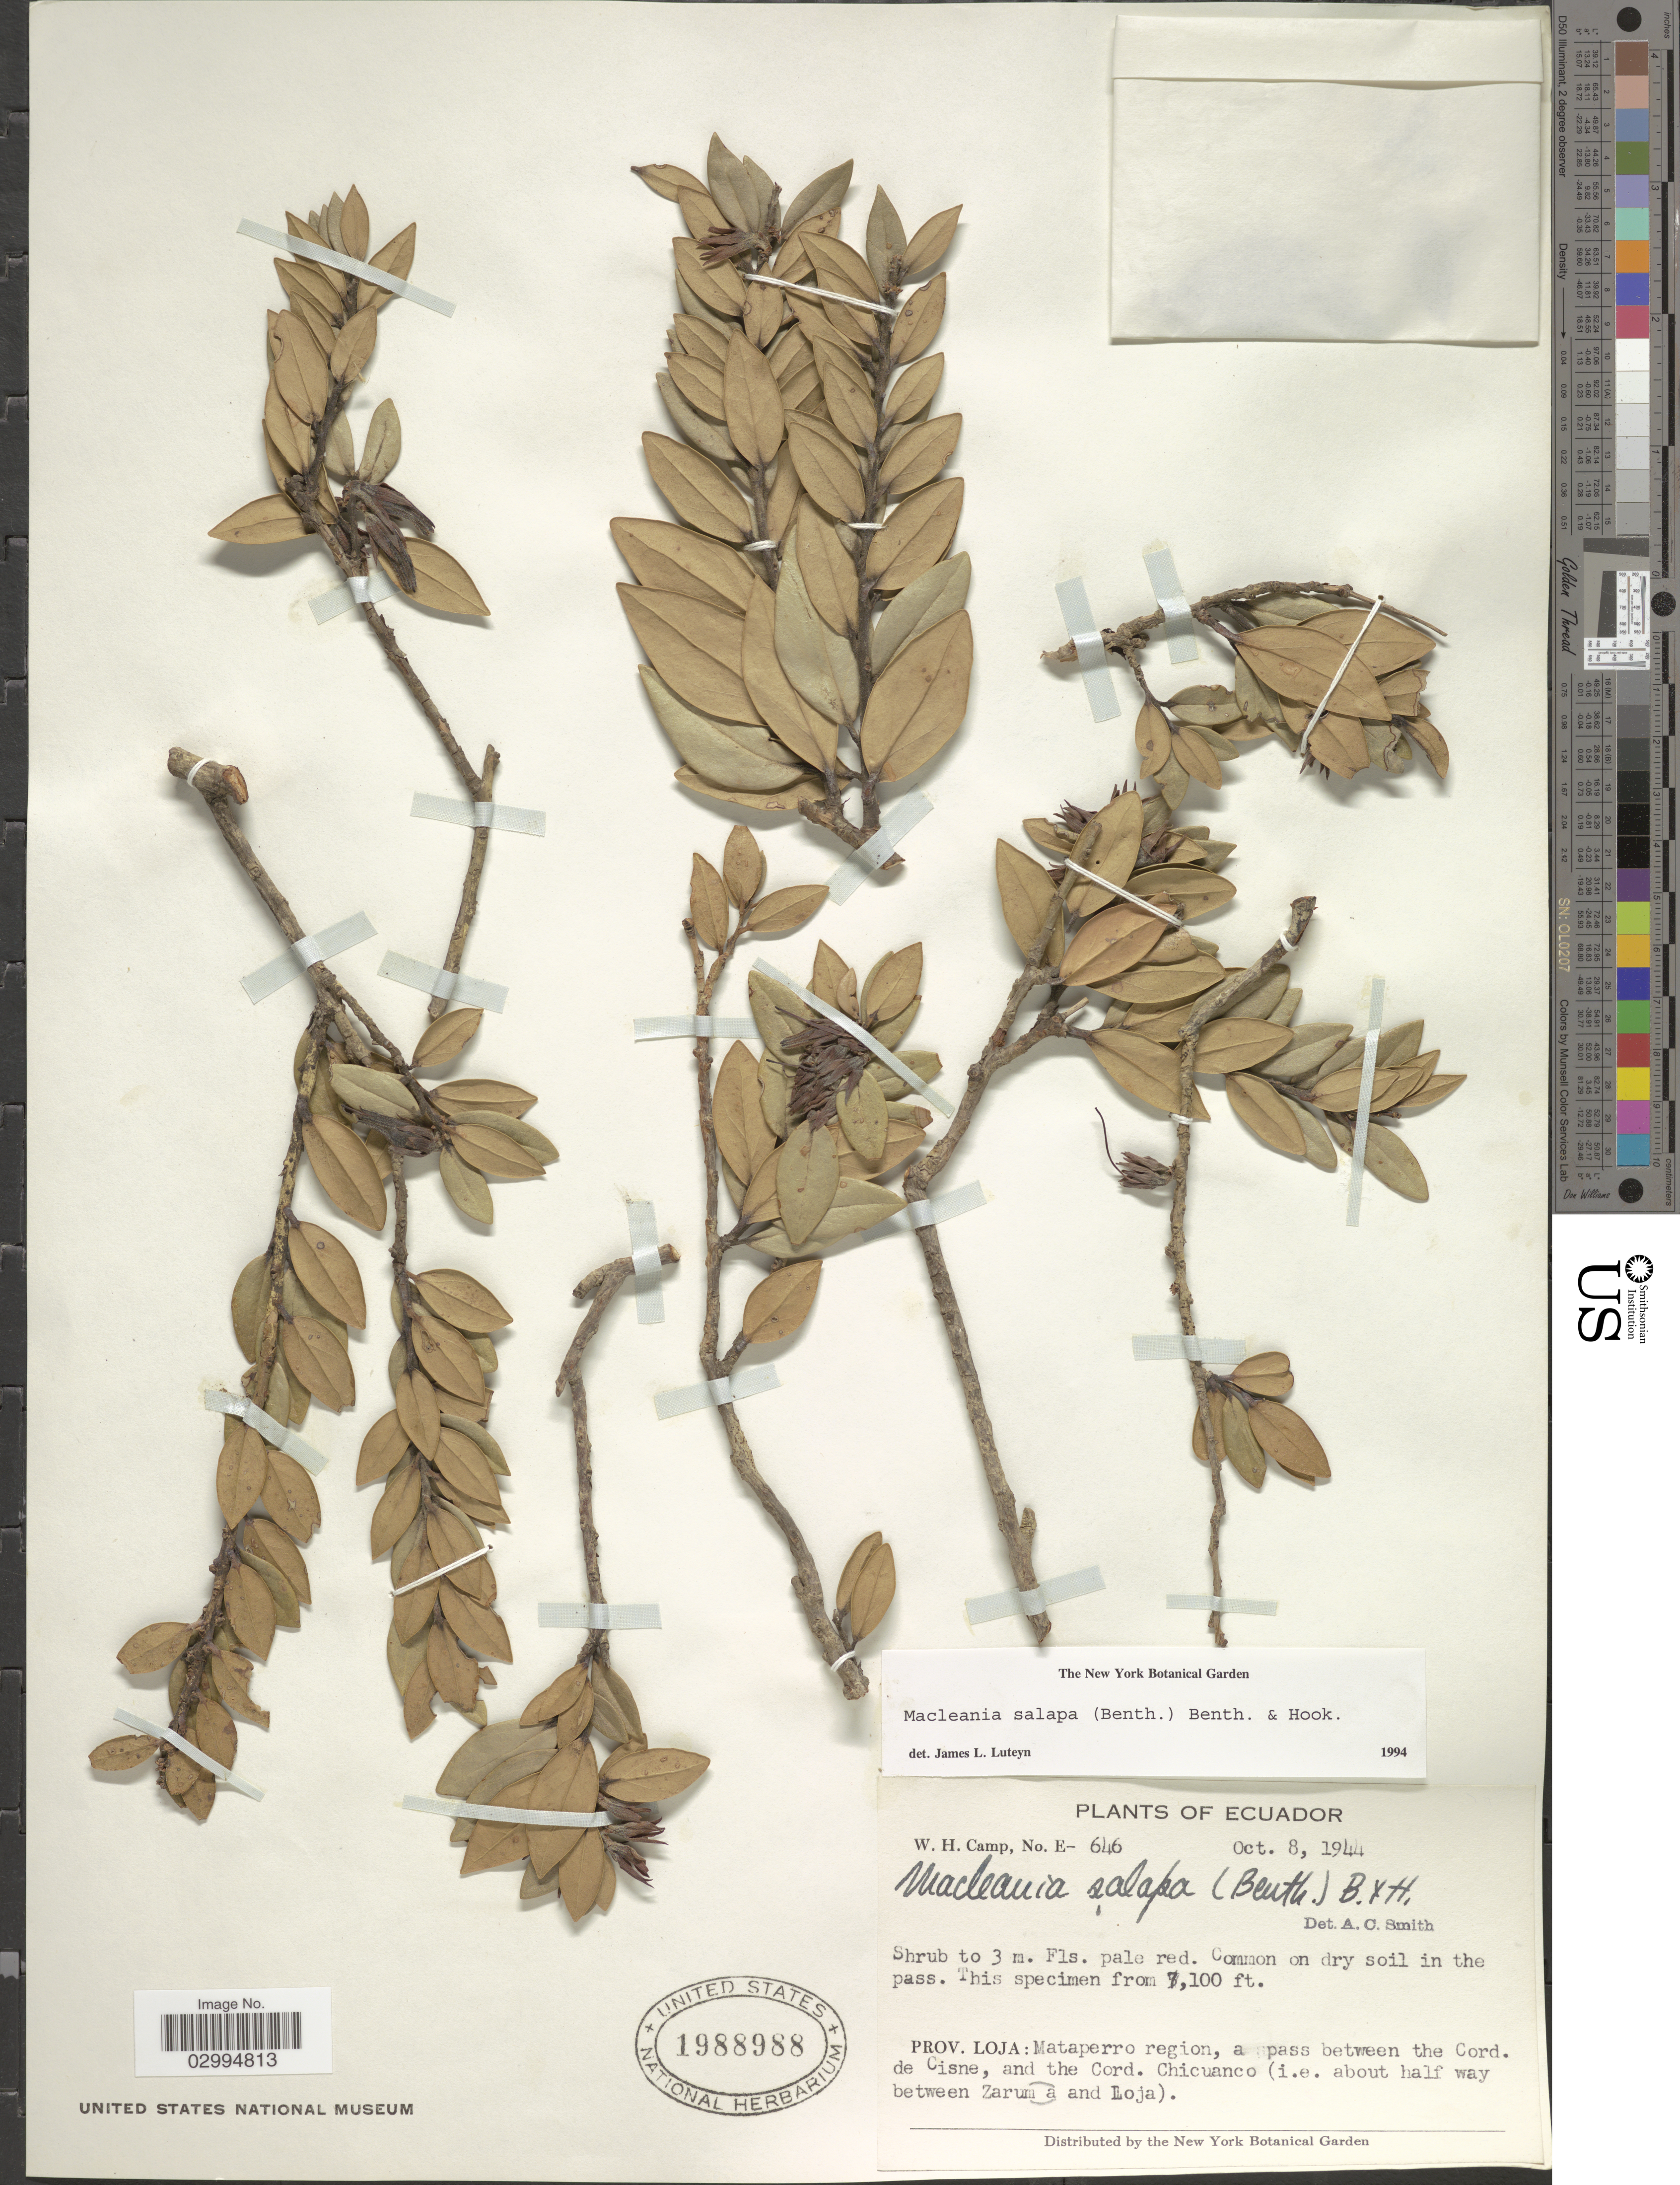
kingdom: Plantae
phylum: Tracheophyta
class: Magnoliopsida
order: Ericales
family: Ericaceae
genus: Macleania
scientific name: Macleania salapa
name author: (Benth.) Benth. & Hook. f. ex Drake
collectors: W. H. Camp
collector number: E-646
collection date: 1944-10-08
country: Ecuador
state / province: Loja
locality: Mataperro region, a pass between the Cord. de Cisne, and the Cord. Chicuanco (i.e. about half way between Zaruma and Loja).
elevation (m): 2164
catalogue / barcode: US 1988988